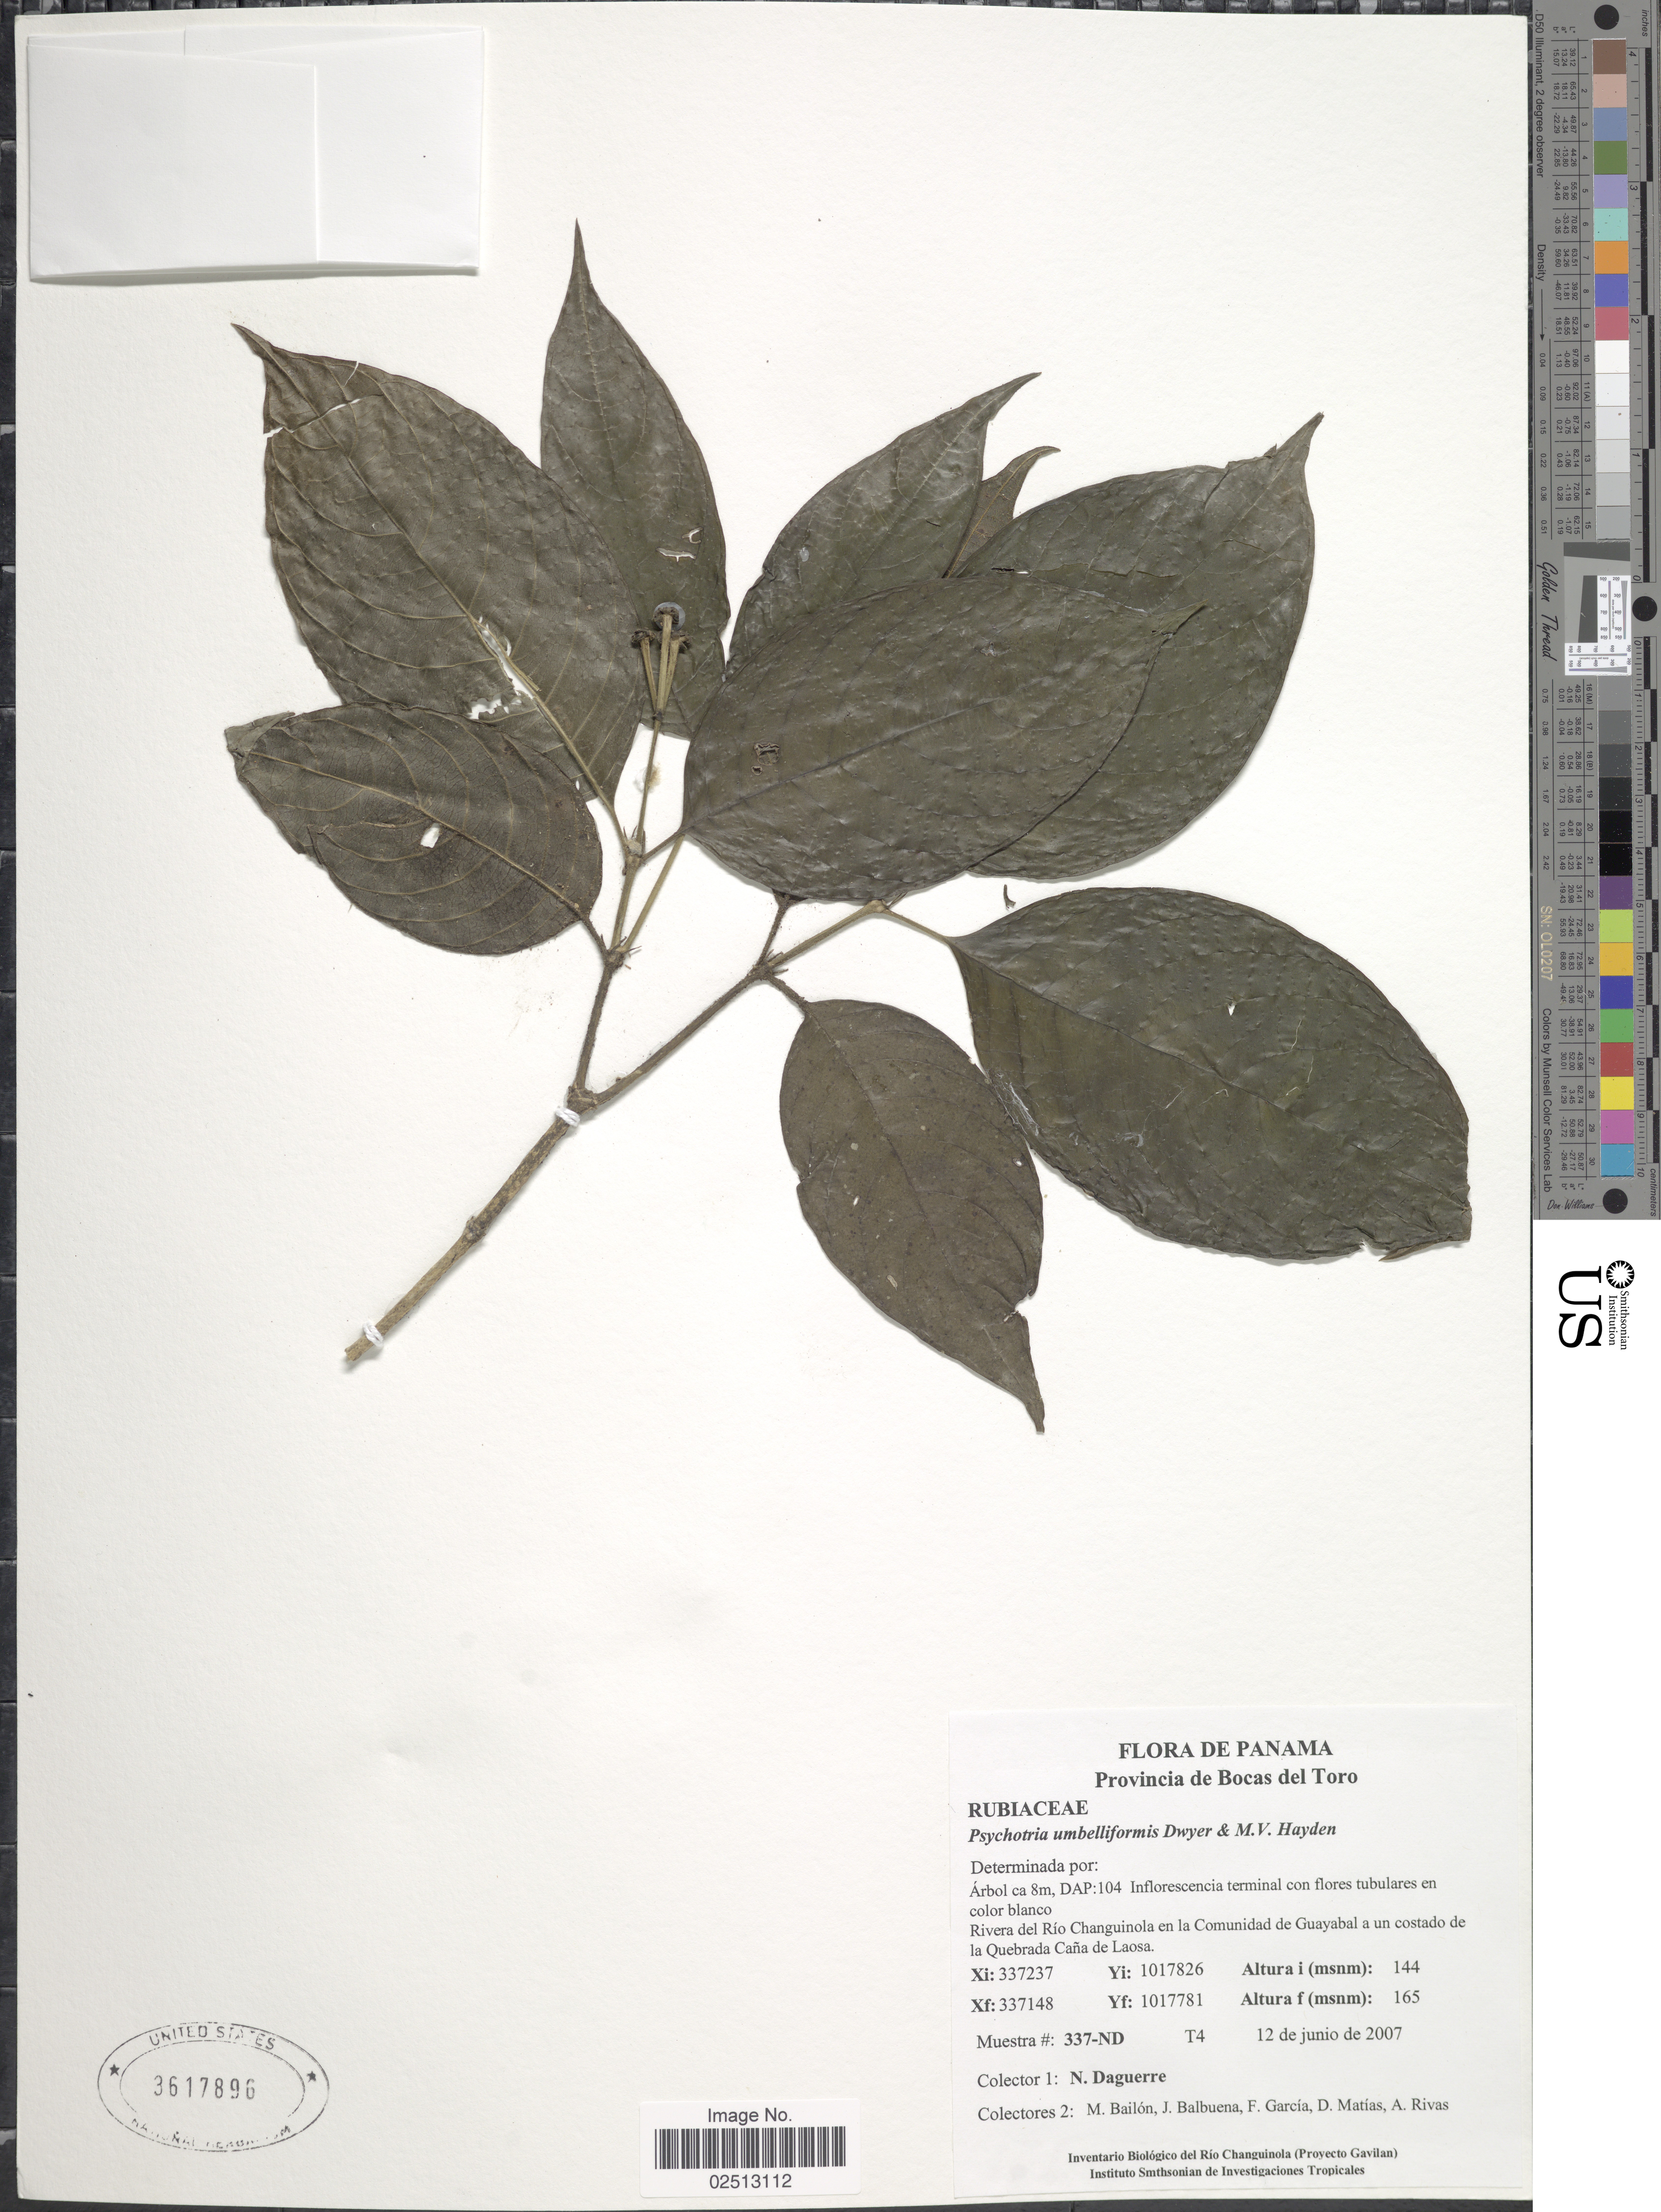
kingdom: Plantae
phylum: Tracheophyta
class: Magnoliopsida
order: Gentianales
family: Rubiaceae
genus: Psychotria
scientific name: Psychotria umbelliformis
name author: Dwyer & M.V. Hayden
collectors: N. Daguerre, M. Bailón, J. Balbuena, F. Garcia & et al.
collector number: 337-ND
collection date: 2007-06-12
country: Panama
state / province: Bocas del Toro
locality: Provincia de Bocas del Toro. Rivera del Rio Changuinola en la Comunidad de Guayabal a un costado de la Quebrada Cana de Laosa.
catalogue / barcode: US 3617896